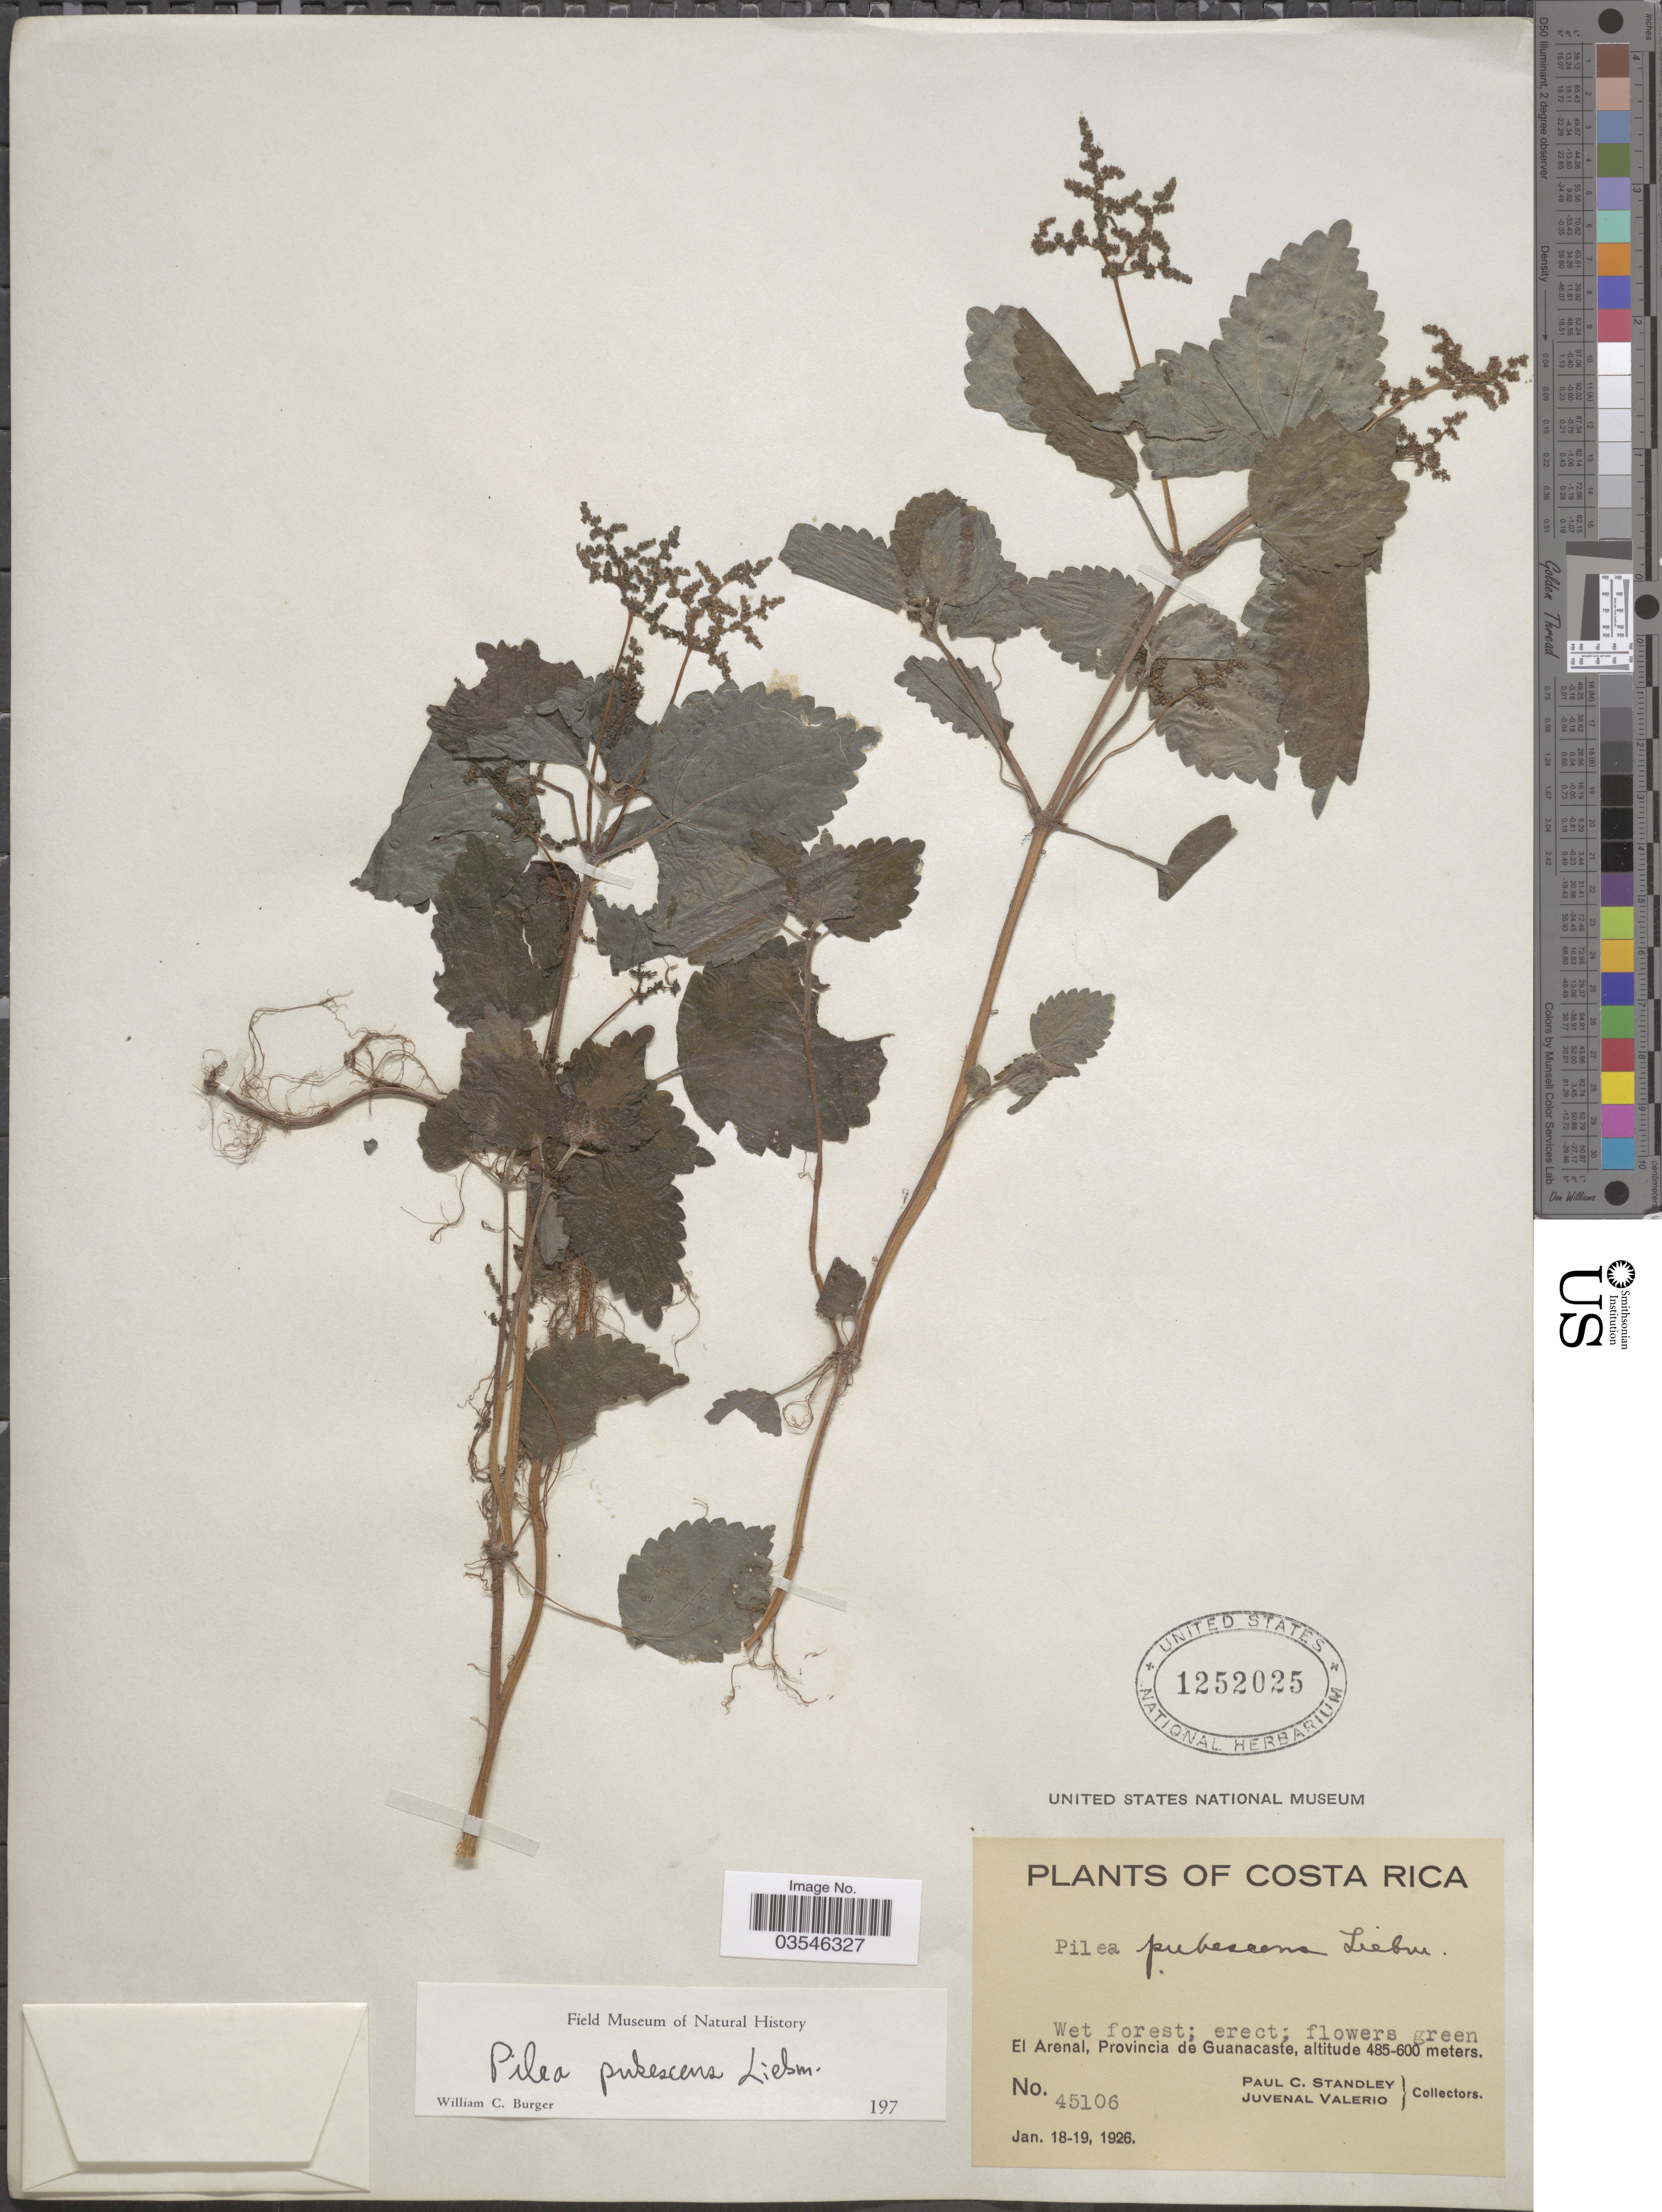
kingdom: Plantae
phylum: Tracheophyta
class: Magnoliopsida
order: Rosales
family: Urticaceae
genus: Pilea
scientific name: Pilea pubescens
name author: Liebm.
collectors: P. C. Standley & J. Valerio R.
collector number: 45106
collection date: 1926-01-18/1926-01-19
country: Costa Rica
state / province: Guanacaste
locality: El Arenal, Provincia de Guanacaste.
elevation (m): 485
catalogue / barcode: US 1252025